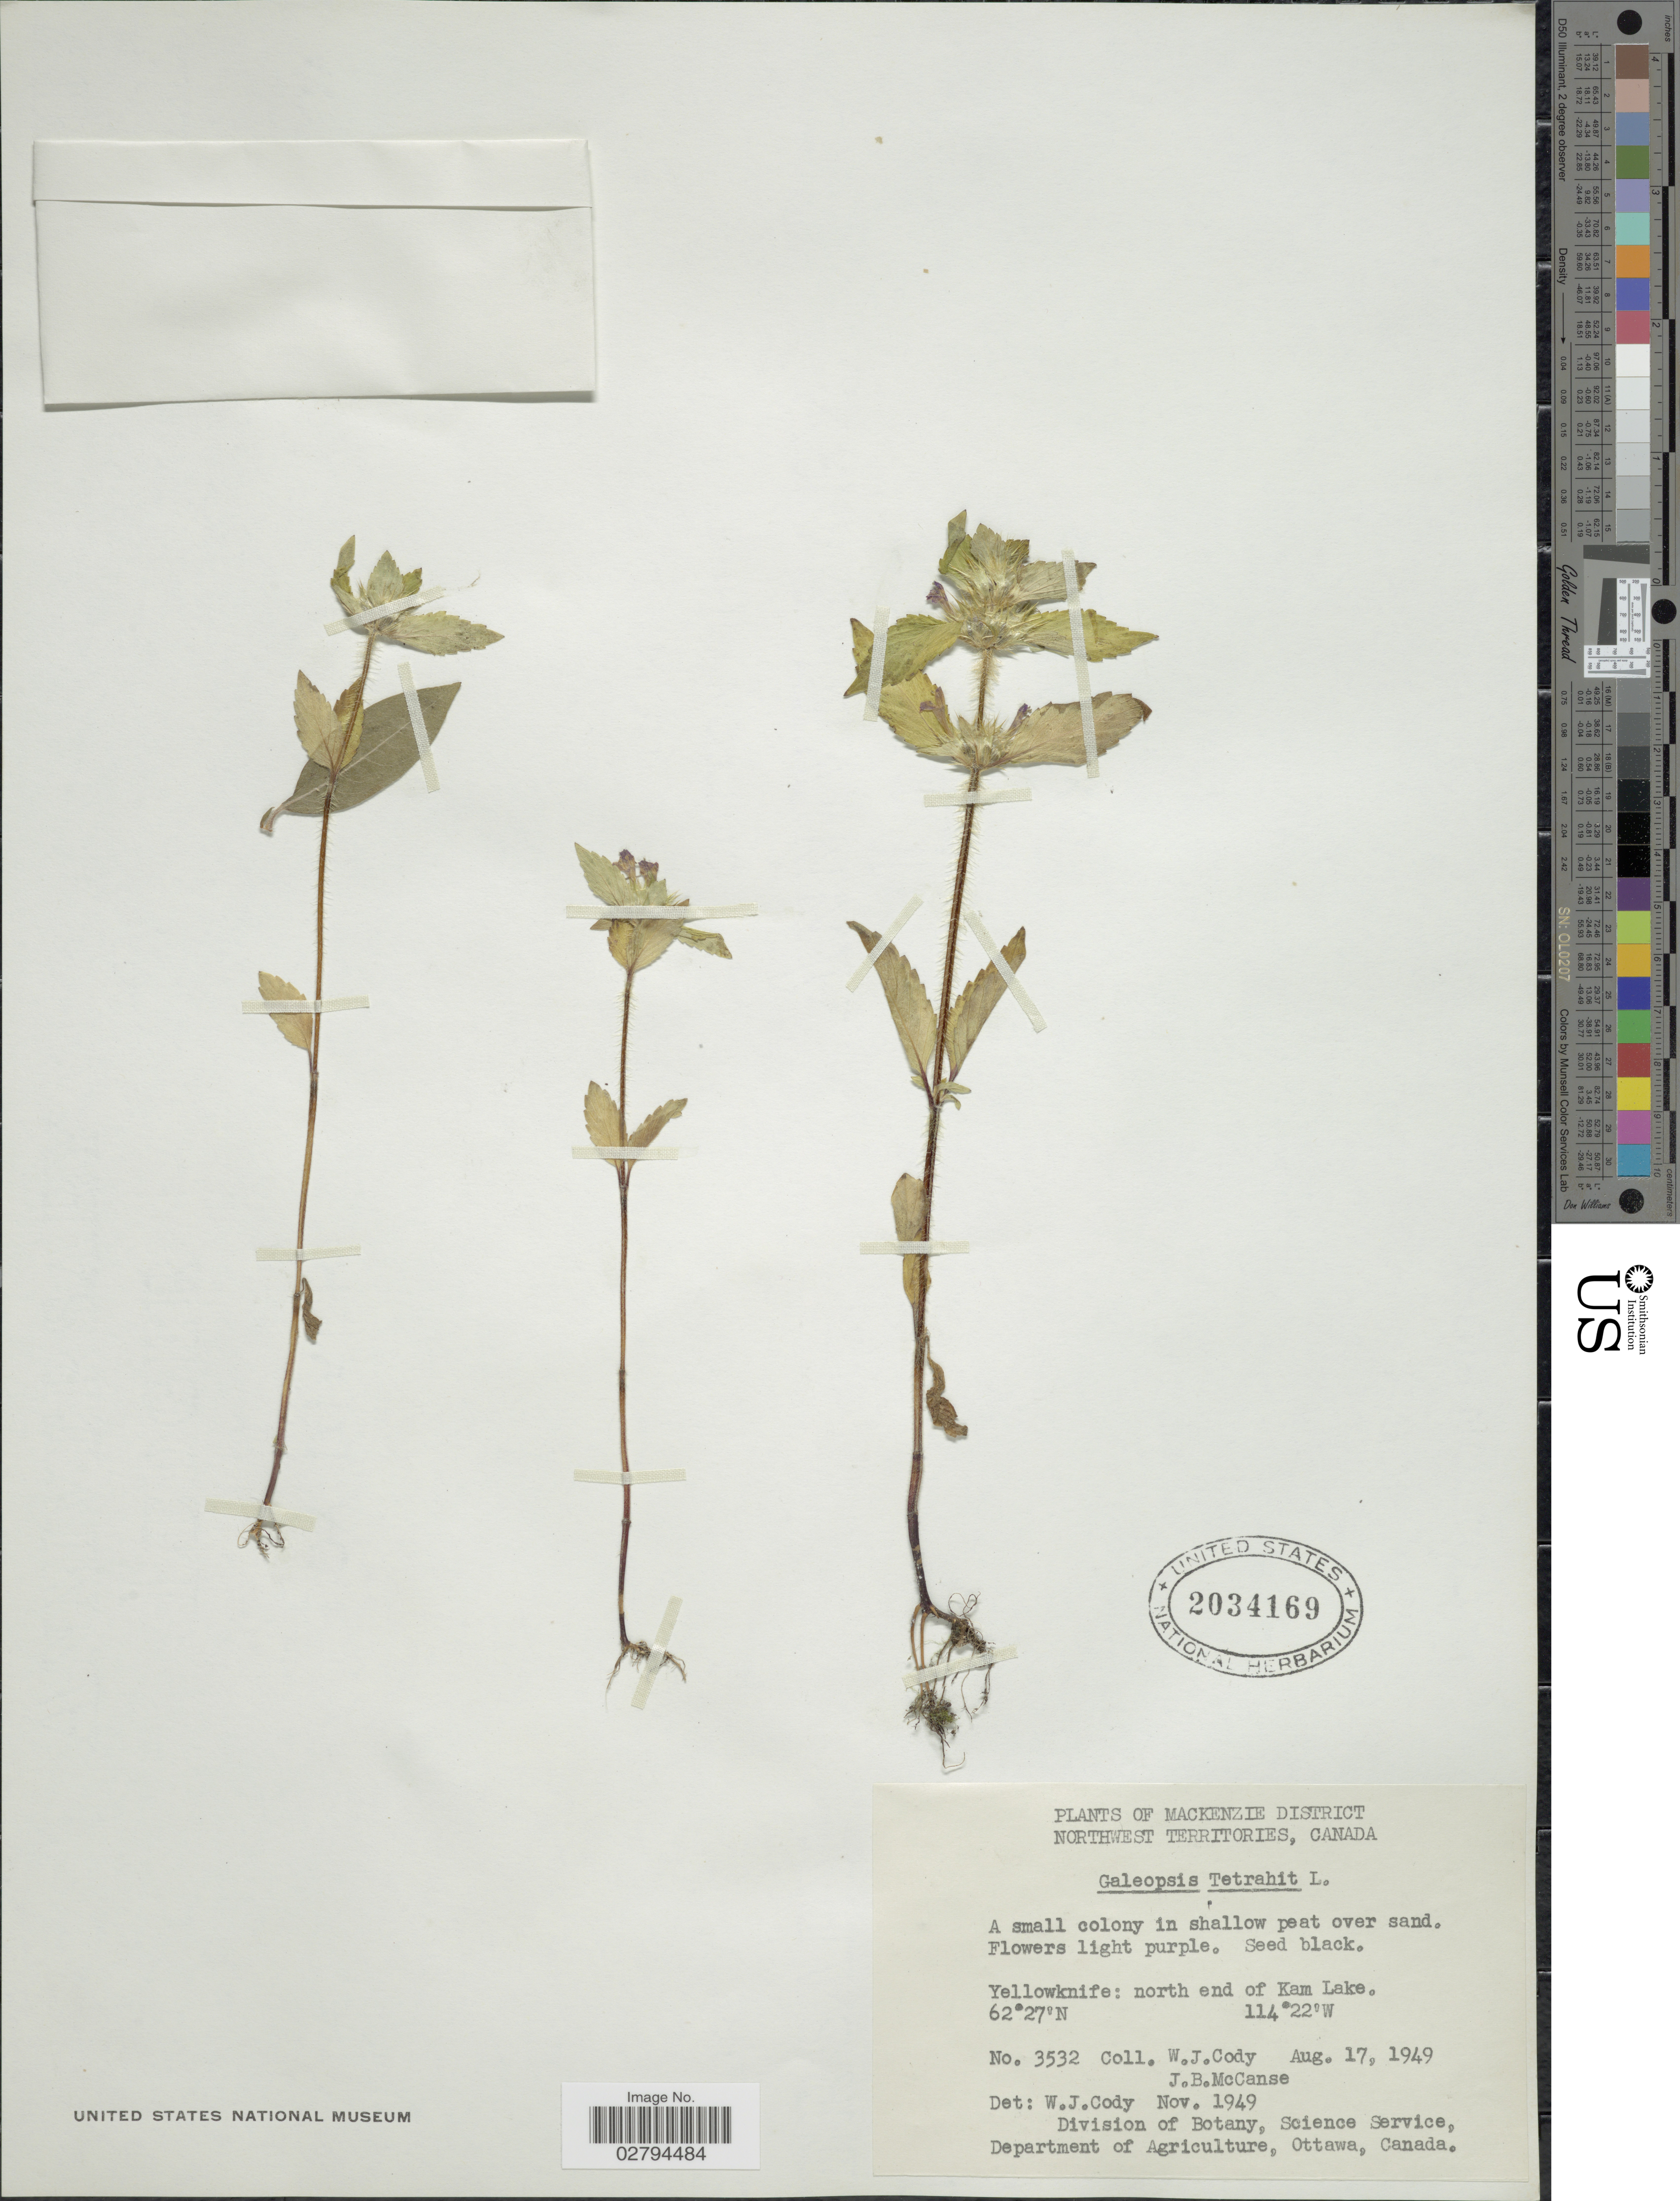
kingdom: Plantae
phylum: Tracheophyta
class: Magnoliopsida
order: Lamiales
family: Lamiaceae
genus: Galeopsis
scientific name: Galeopsis tetrahit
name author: L.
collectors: W. Cody & J. McCanse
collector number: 3532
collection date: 1949-08-17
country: Canada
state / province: Northwest Territories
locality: Mackenzie District. Yellowknife: north end of Kam Lake.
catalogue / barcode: US 2034169